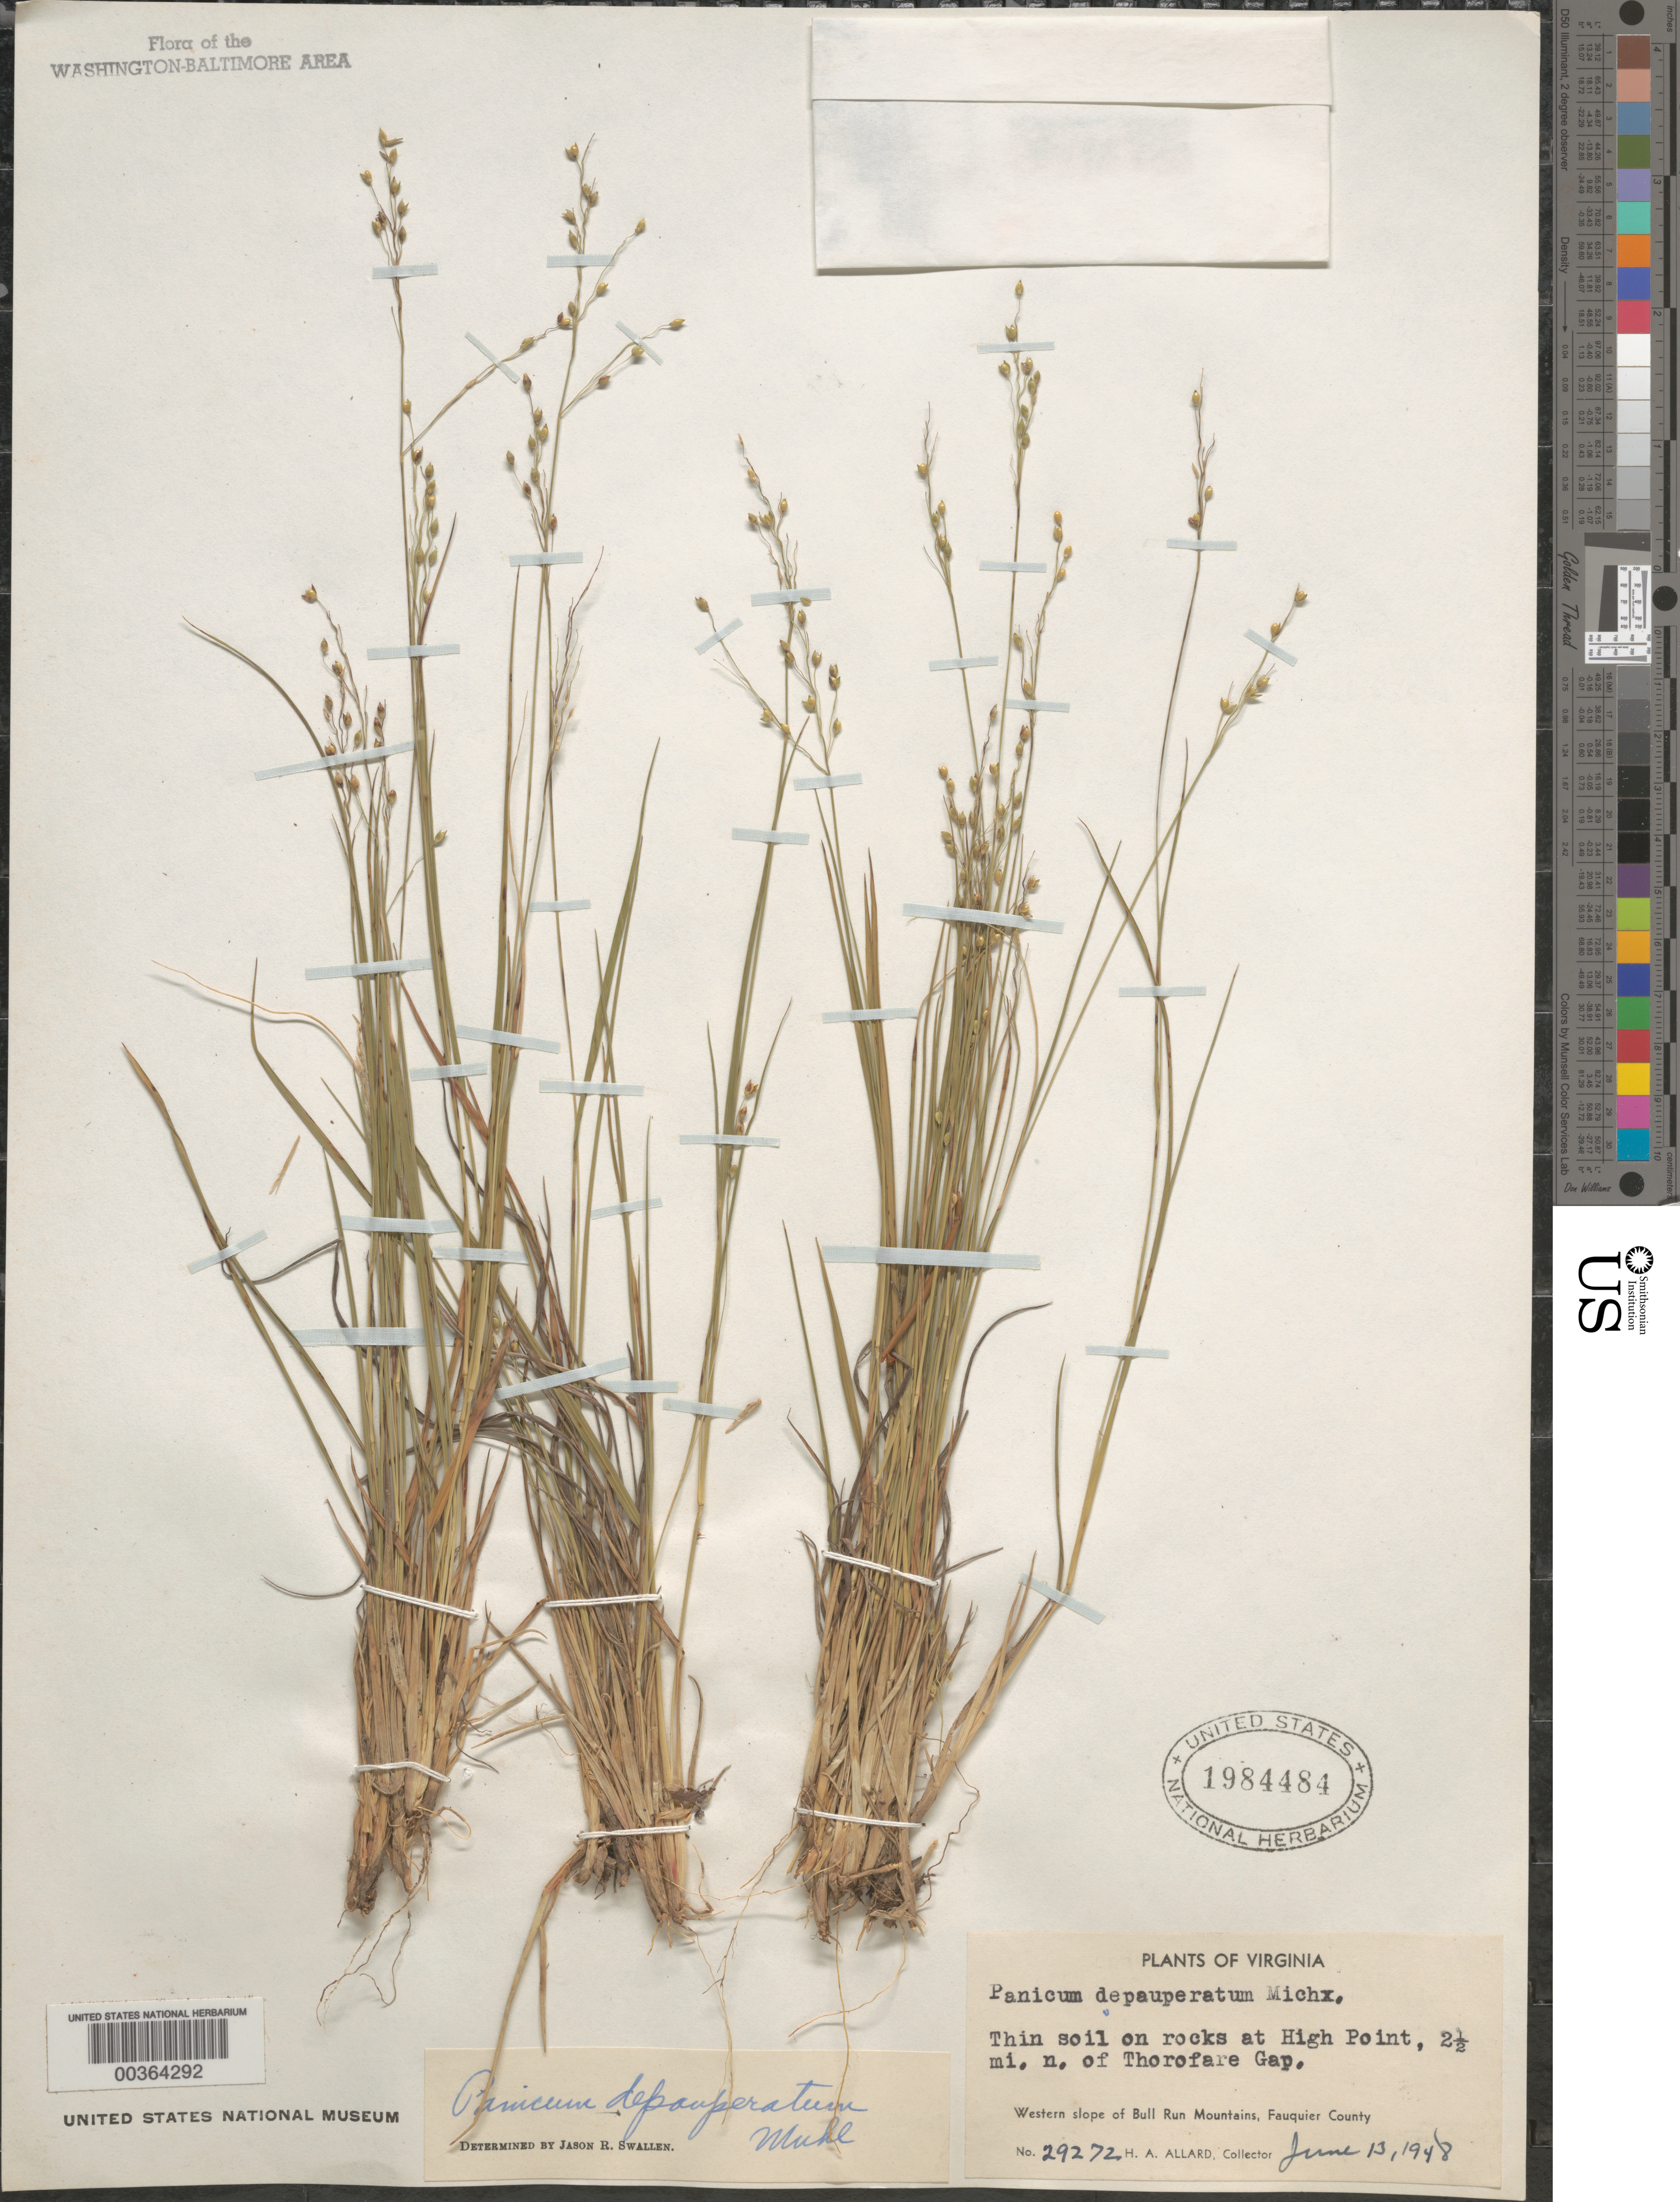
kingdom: Plantae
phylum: Tracheophyta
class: Liliopsida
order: Poales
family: Poaceae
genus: Dichanthelium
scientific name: Dichanthelium depauperatum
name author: (Muhl.) Gould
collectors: H. A. Allard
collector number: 29272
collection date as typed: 13 Jun 1948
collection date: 1948-06-13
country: United States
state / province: Virginia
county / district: Fauquier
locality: High Point N of Thorofare Gap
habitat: Thin soil on rocks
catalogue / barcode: US 1984484